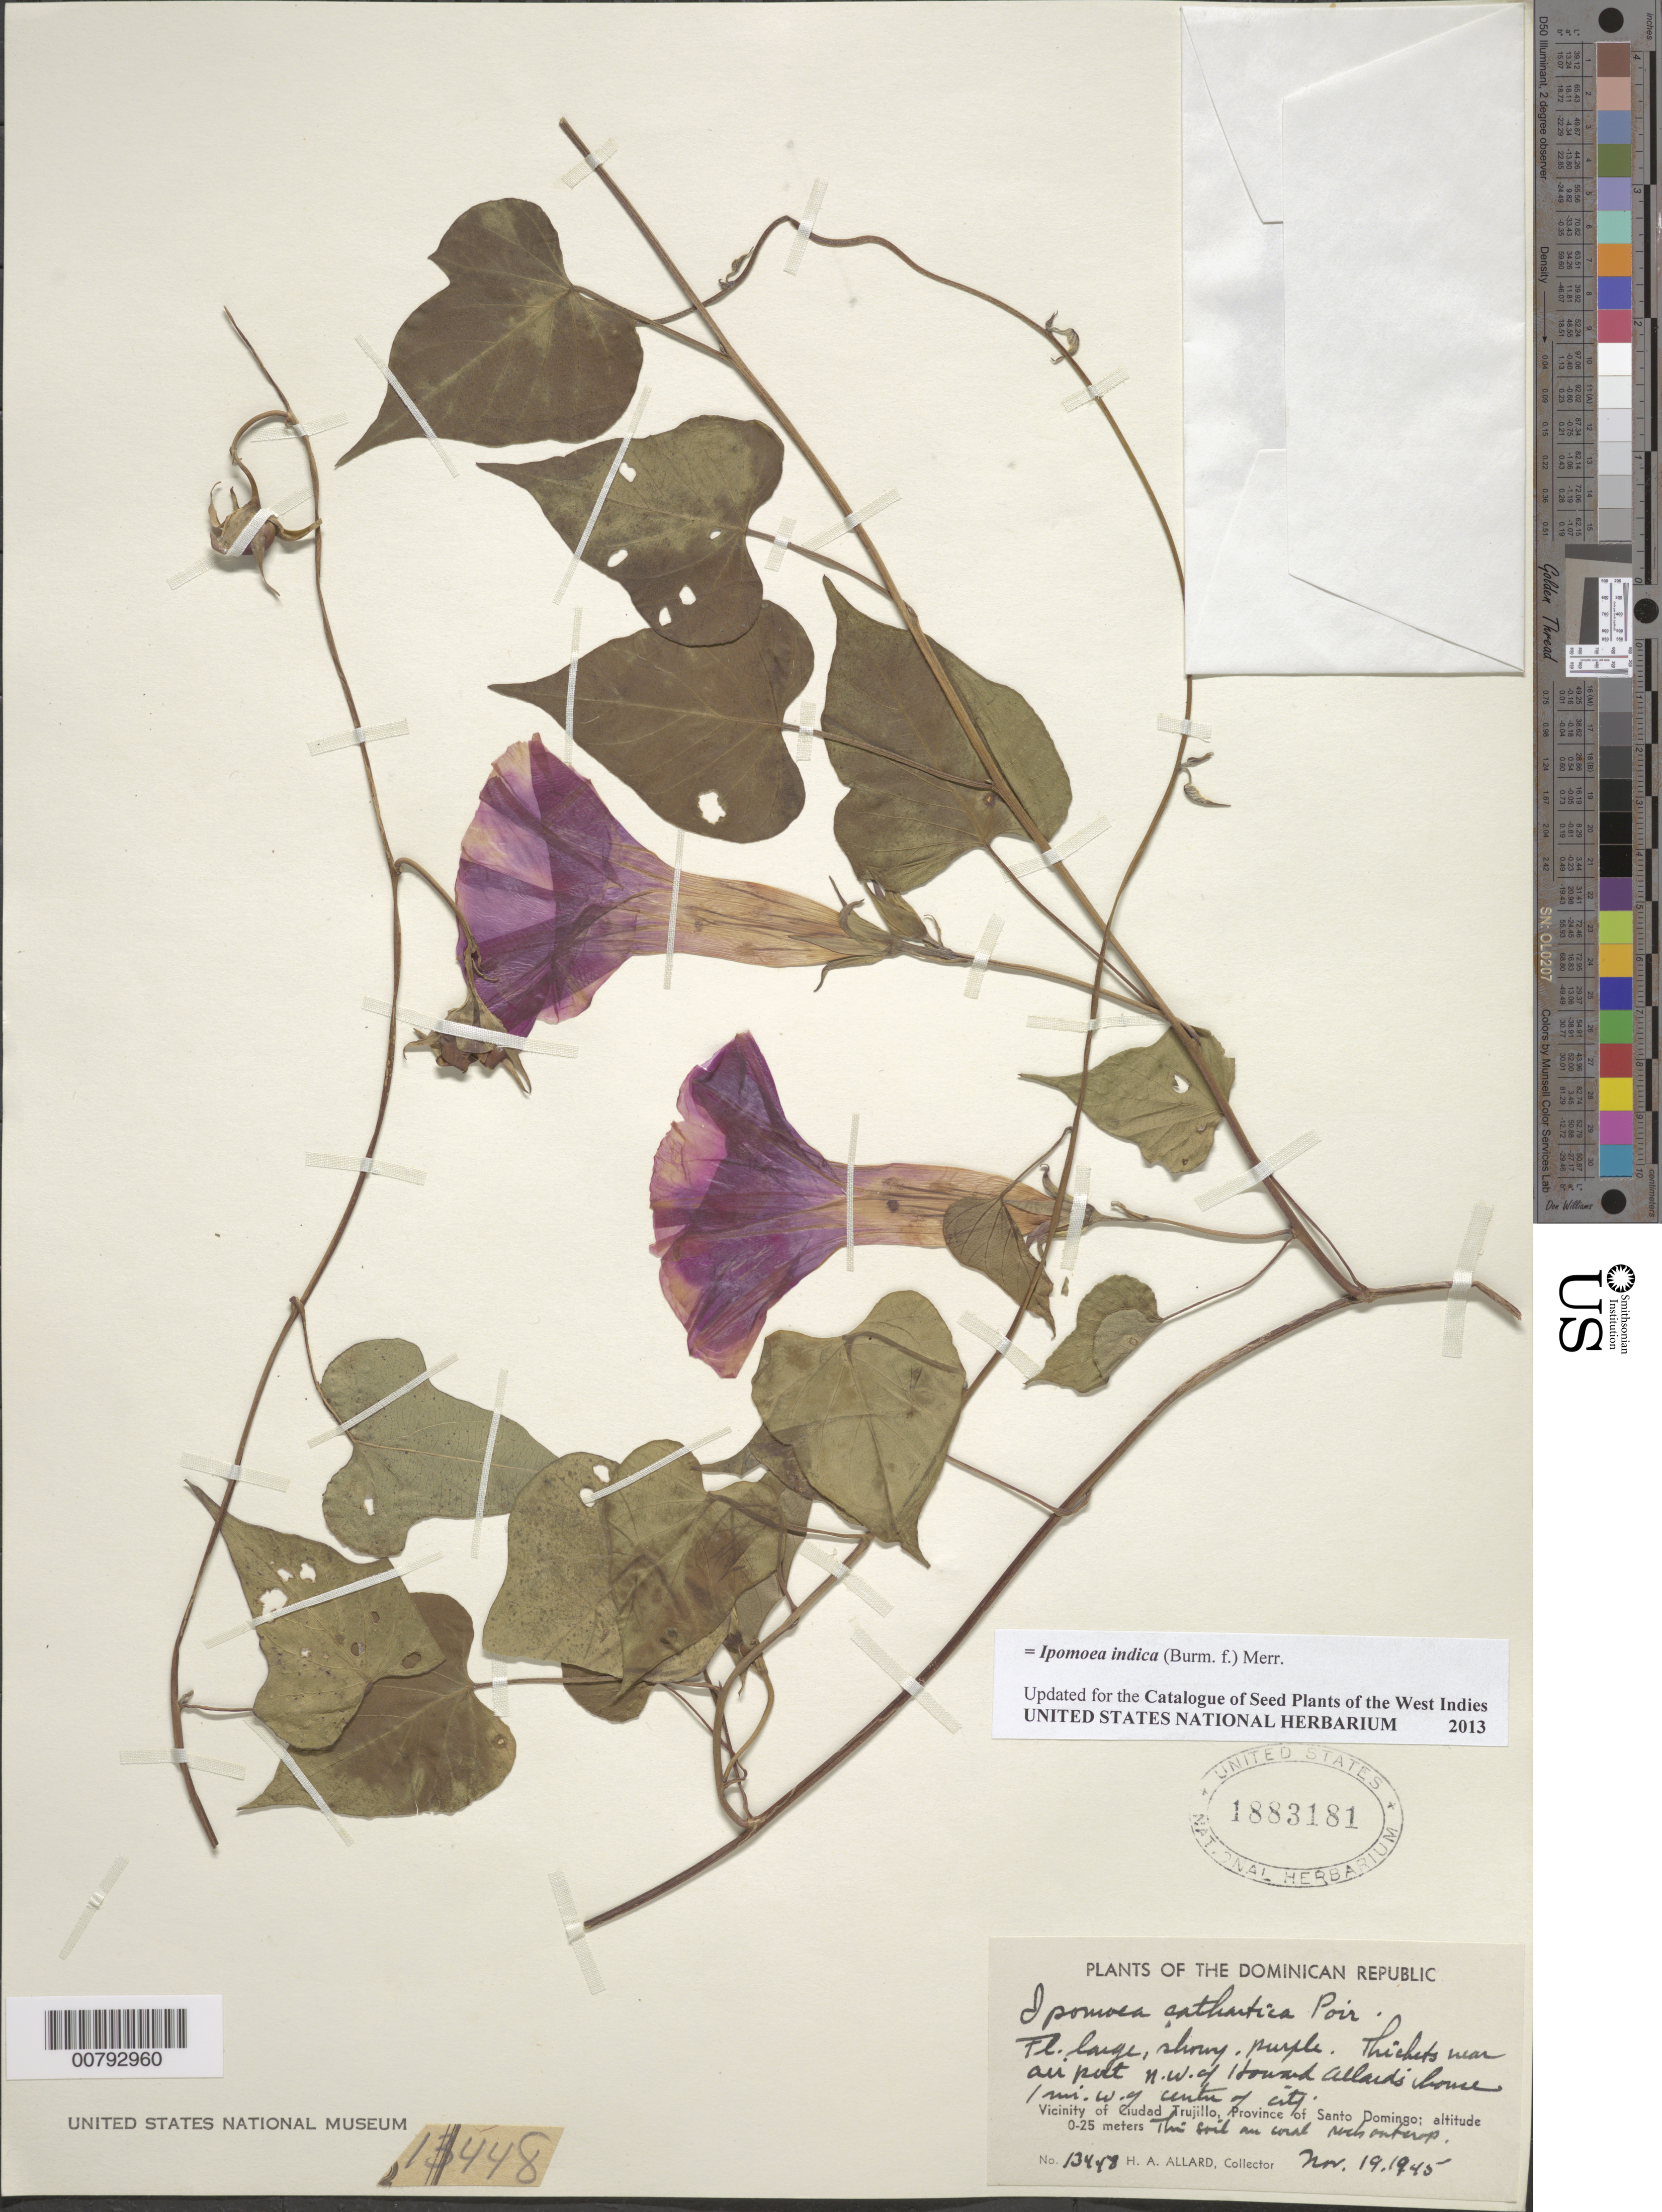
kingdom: Plantae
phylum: Tracheophyta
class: Magnoliopsida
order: Solanales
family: Convolvulaceae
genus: Ipomoea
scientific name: Ipomoea indica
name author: (Burm.) Merr.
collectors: H. A. Allard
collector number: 13448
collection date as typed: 19 Nov 1945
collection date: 1945-11-19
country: Dominican Republic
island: Hispaniola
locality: Province of Santo Domingo, vicinity of Ciudad Trujillo, thickets near airport N.W. of Howard Allard's home 1 mile W of center of city.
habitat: Thin soil on coral rock outcrop.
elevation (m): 0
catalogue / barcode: US 1883181